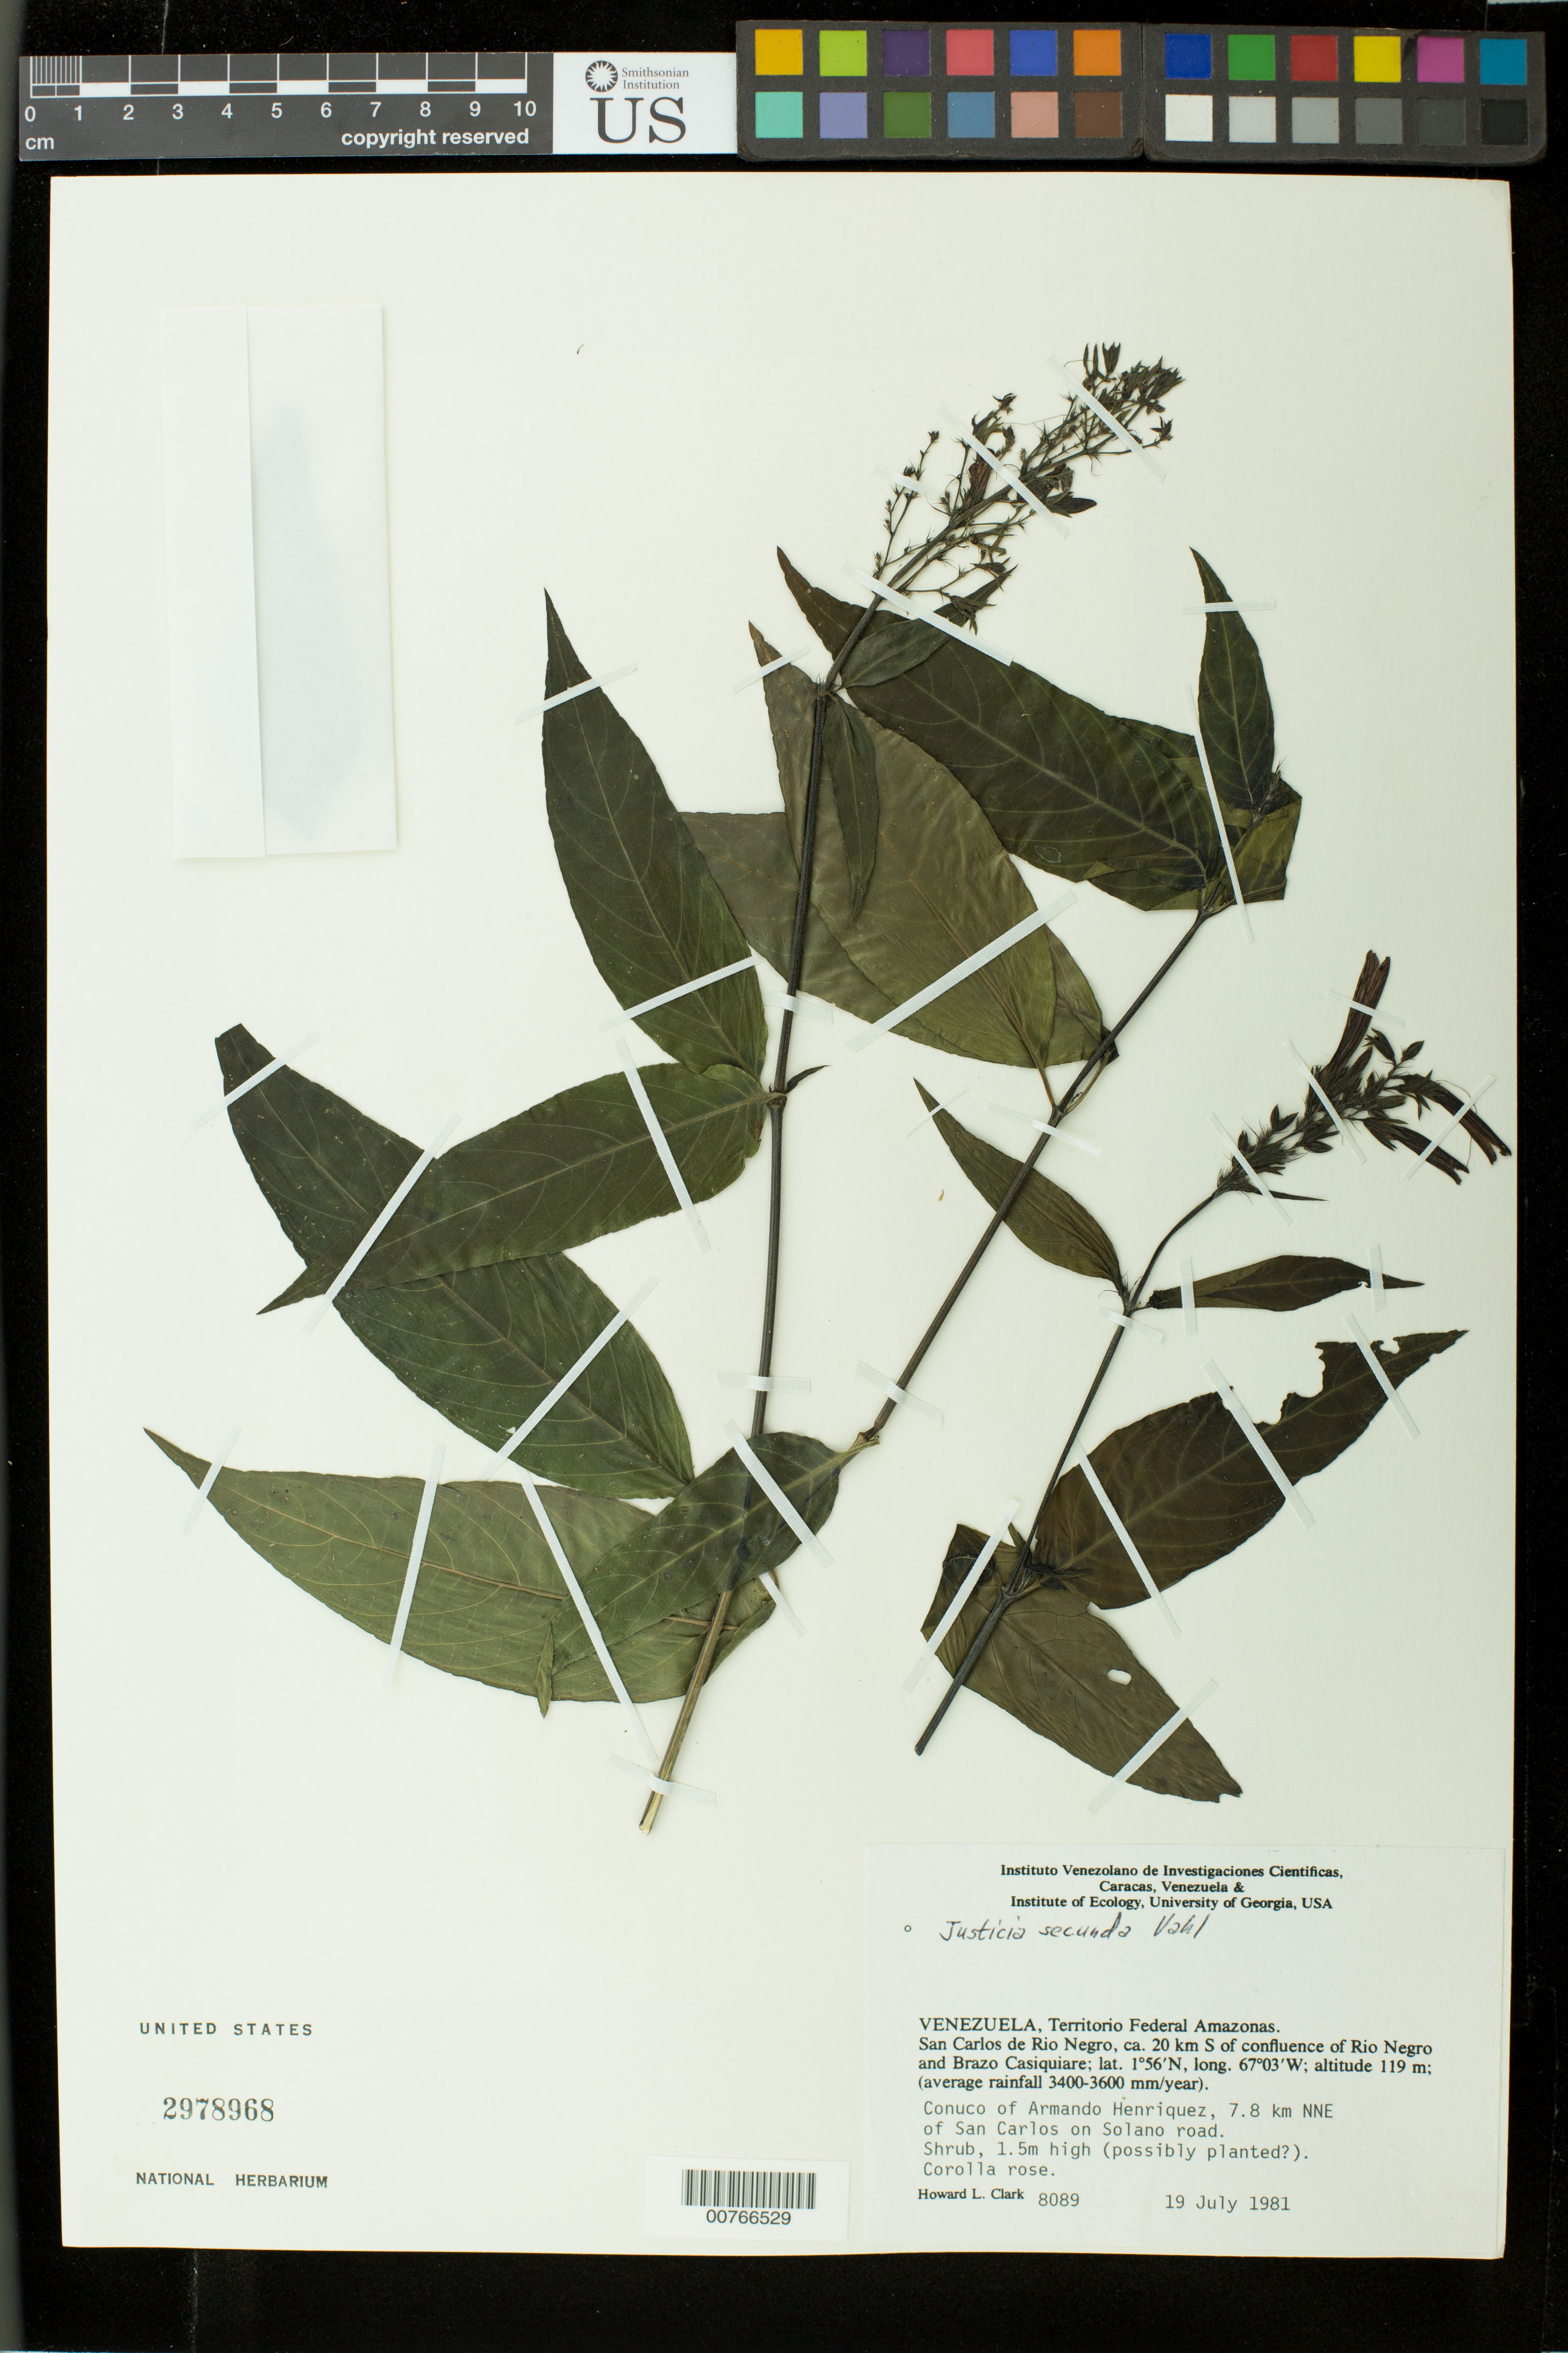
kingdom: Plantae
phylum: Tracheophyta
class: Magnoliopsida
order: Lamiales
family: Acanthaceae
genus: Justicia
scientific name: Justicia secunda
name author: Vahl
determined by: Wasshausen, Dieter C., (BOT), Smithsonian Institution - National Museum of Natural History (UNITED STATES)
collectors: H. L. Clark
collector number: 8089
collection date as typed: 19-Jul-81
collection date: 1981-07-19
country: Venezuela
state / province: Amazonas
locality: San Carlos de Río Negro, ca. 20 km S of confluence of Río Negro and Brazo Casiquiare, 7.8 km NNE of San Carlos on Solano rd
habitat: Conuco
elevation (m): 119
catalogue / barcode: US 2978968